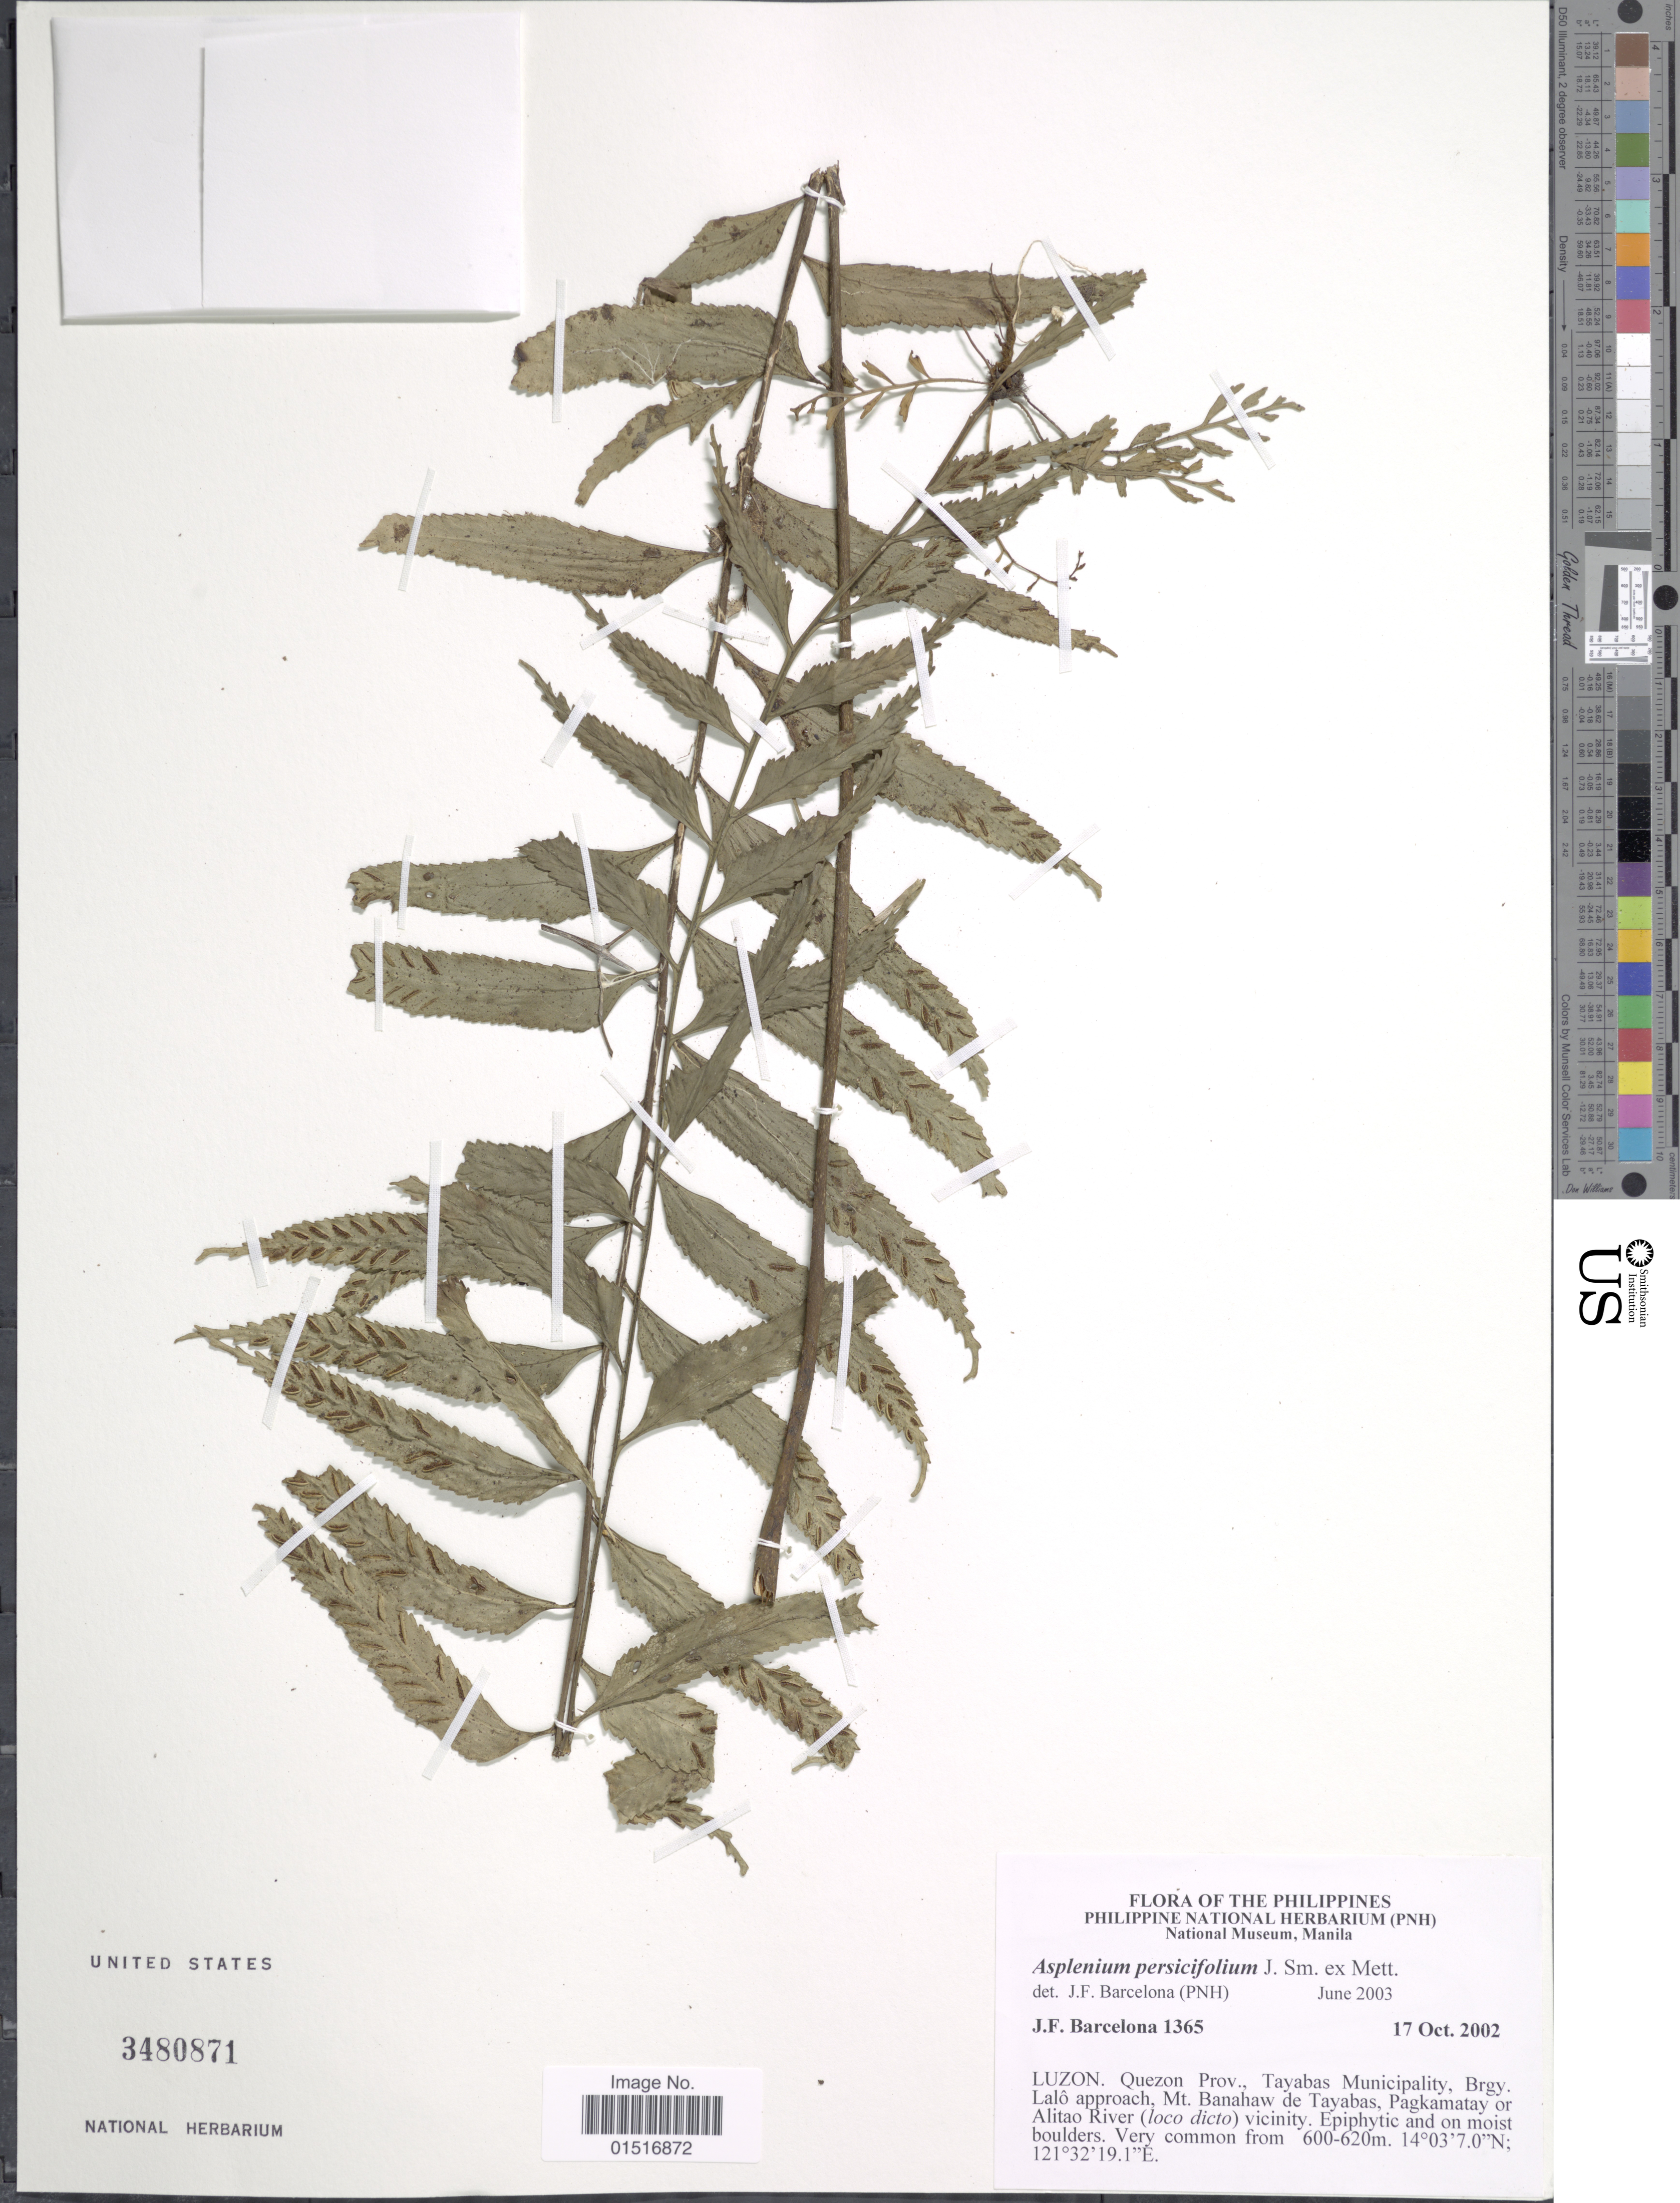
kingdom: Plantae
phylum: Tracheophyta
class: Polypodiopsida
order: Polypodiales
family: Aspleniaceae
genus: Asplenium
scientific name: Asplenium persicifolium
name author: J. Sm. ex Mett.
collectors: J. F. Barcelona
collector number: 1365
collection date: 2002-10-17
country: Philippines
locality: Luzon. Quezon Prov., Tayabas Municipality, Brgy. Lalo approach, Mt. Banahaw de Tayabas, Pagkamaty or Alitao River (loco dicto) vicinity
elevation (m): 600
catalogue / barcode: US 3480871